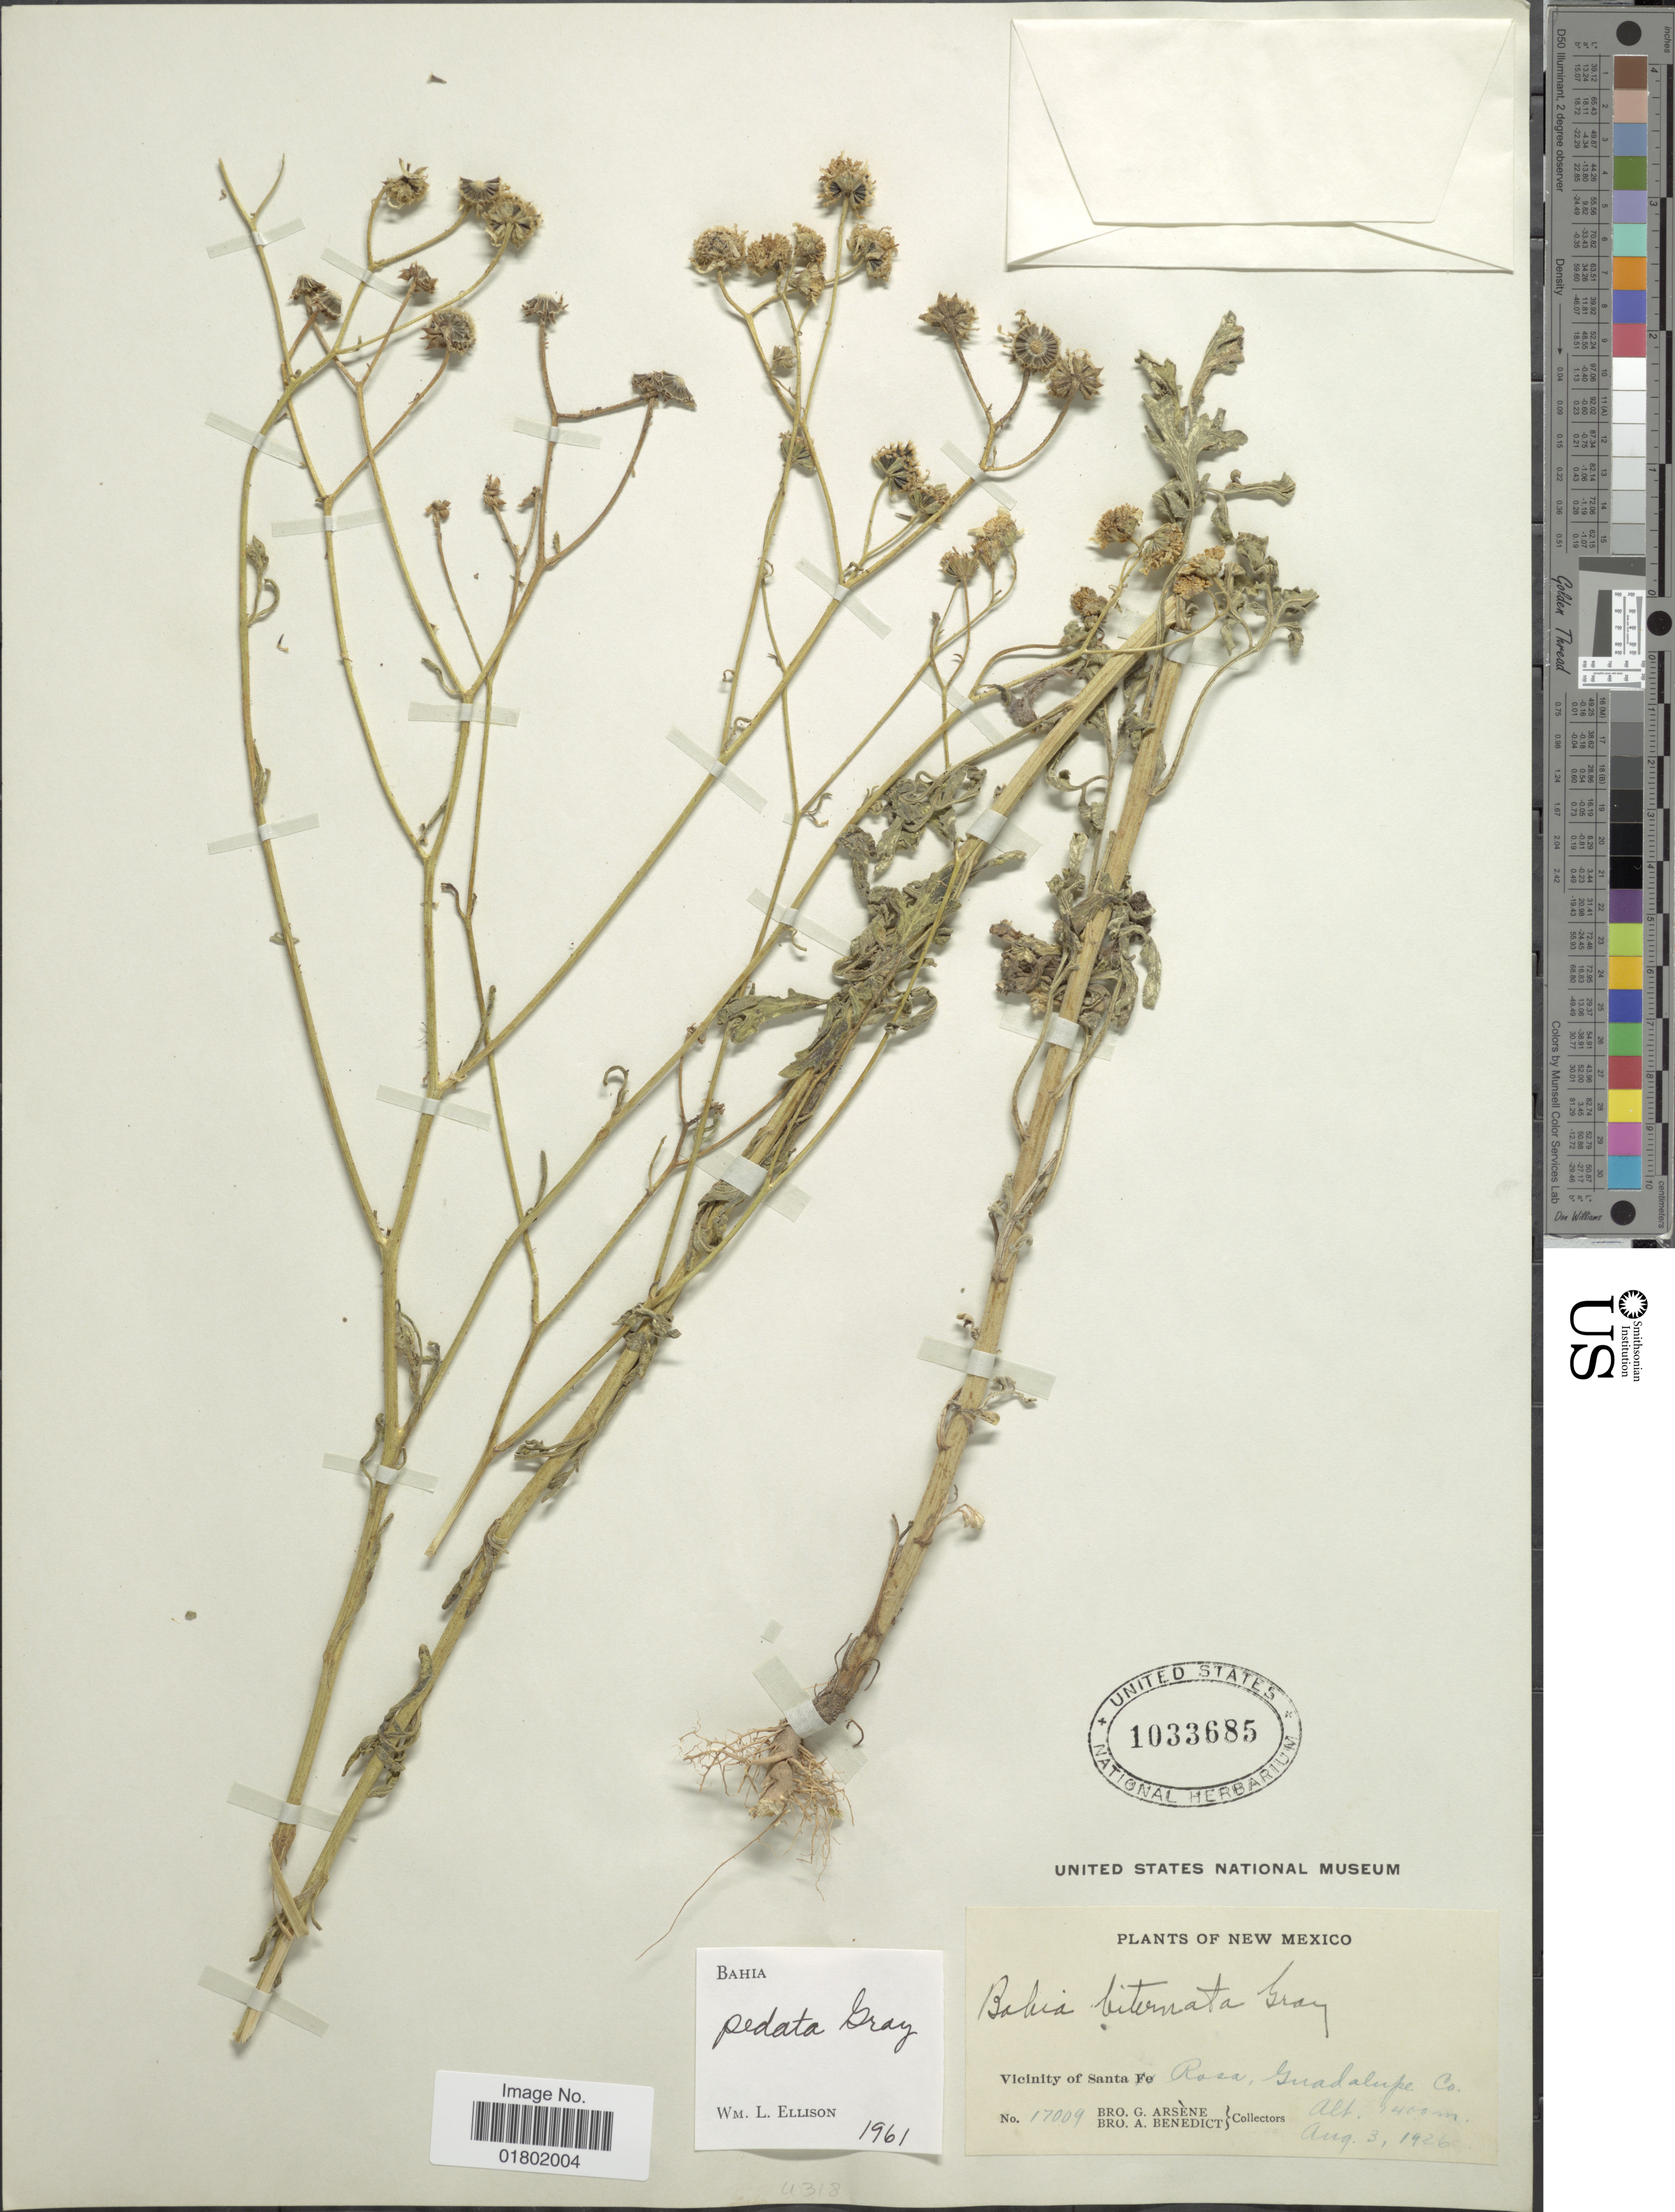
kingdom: Plantae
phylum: Tracheophyta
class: Magnoliopsida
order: Asterales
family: Asteraceae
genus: Bahia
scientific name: Bahia pedata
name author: A. Gray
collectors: Bro. G. Arsène & Bro. Benedict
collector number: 17009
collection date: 1926-08-03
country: United States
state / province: New Mexico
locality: Vicinity of Santa Rosa, Guadalupe Co.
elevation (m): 1400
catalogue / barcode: US 1033685